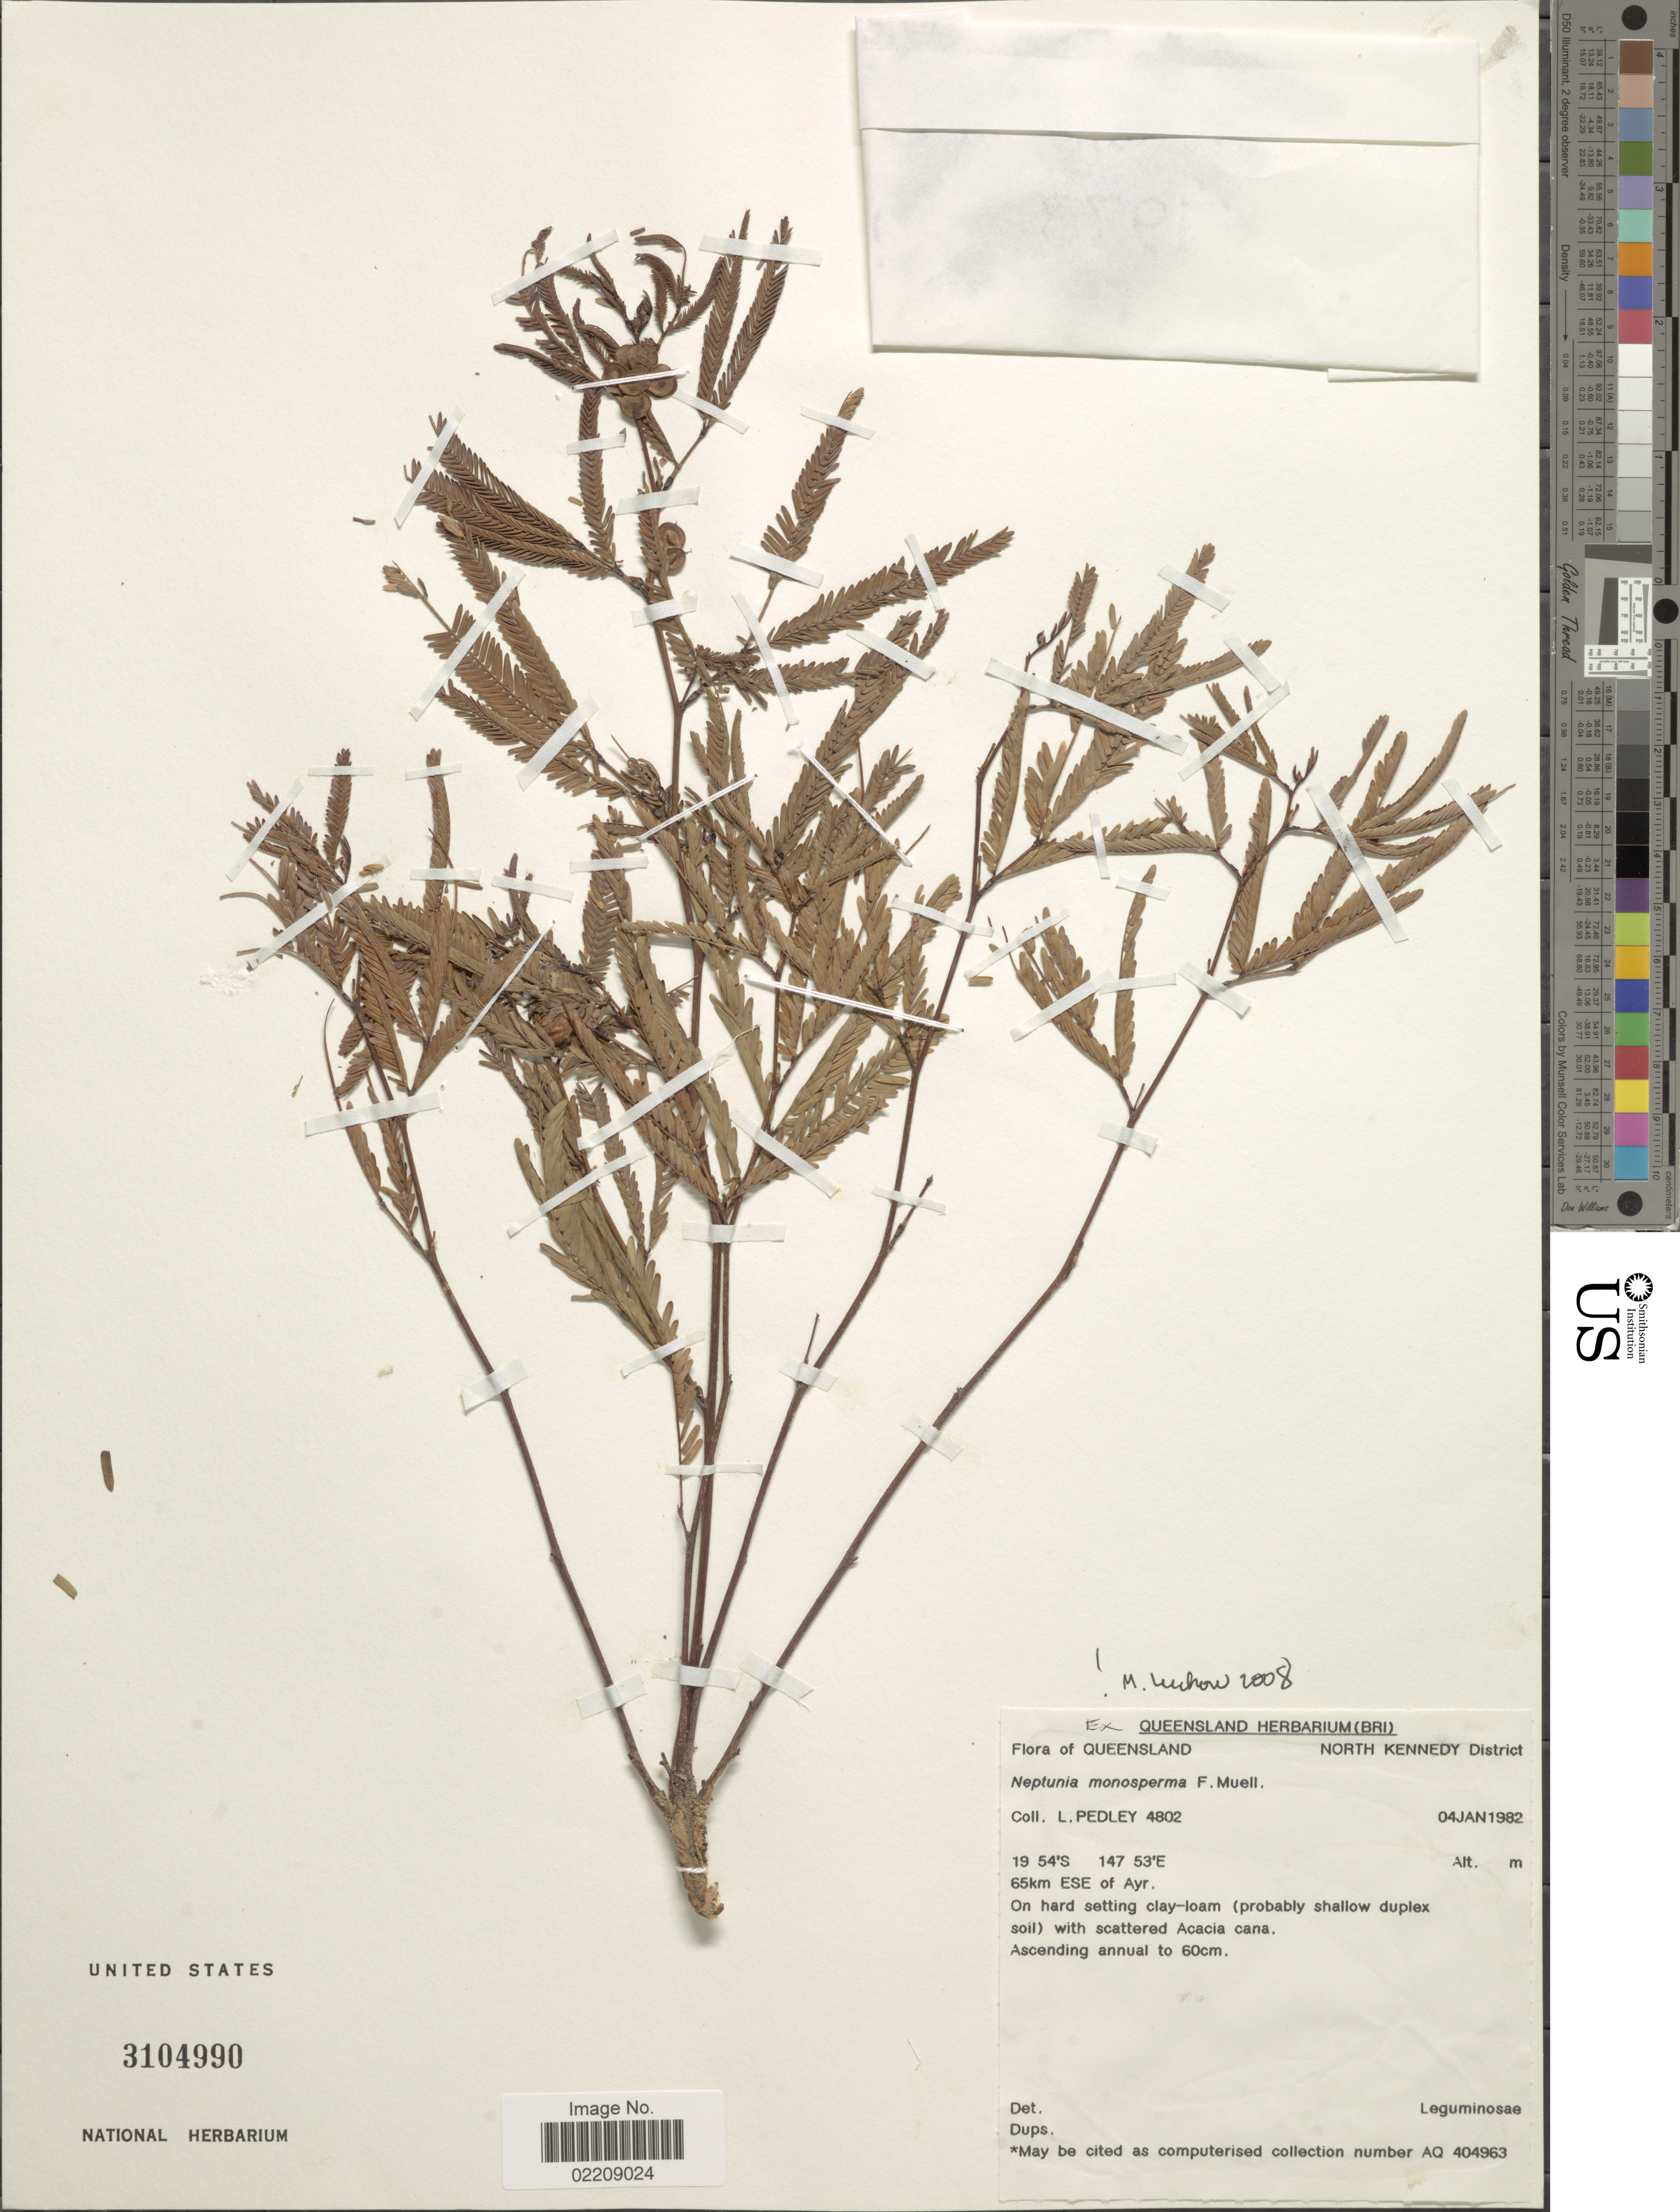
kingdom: Plantae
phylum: Tracheophyta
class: Magnoliopsida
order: Fabales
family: Fabaceae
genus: Neptunia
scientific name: Neptunia monosperma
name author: F. Muell.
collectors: L. Pedley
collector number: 4802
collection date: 1982-01-04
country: Australia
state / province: Queensland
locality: North Kennedy District, 65 km ESE of Ayr.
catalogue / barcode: US 3104990